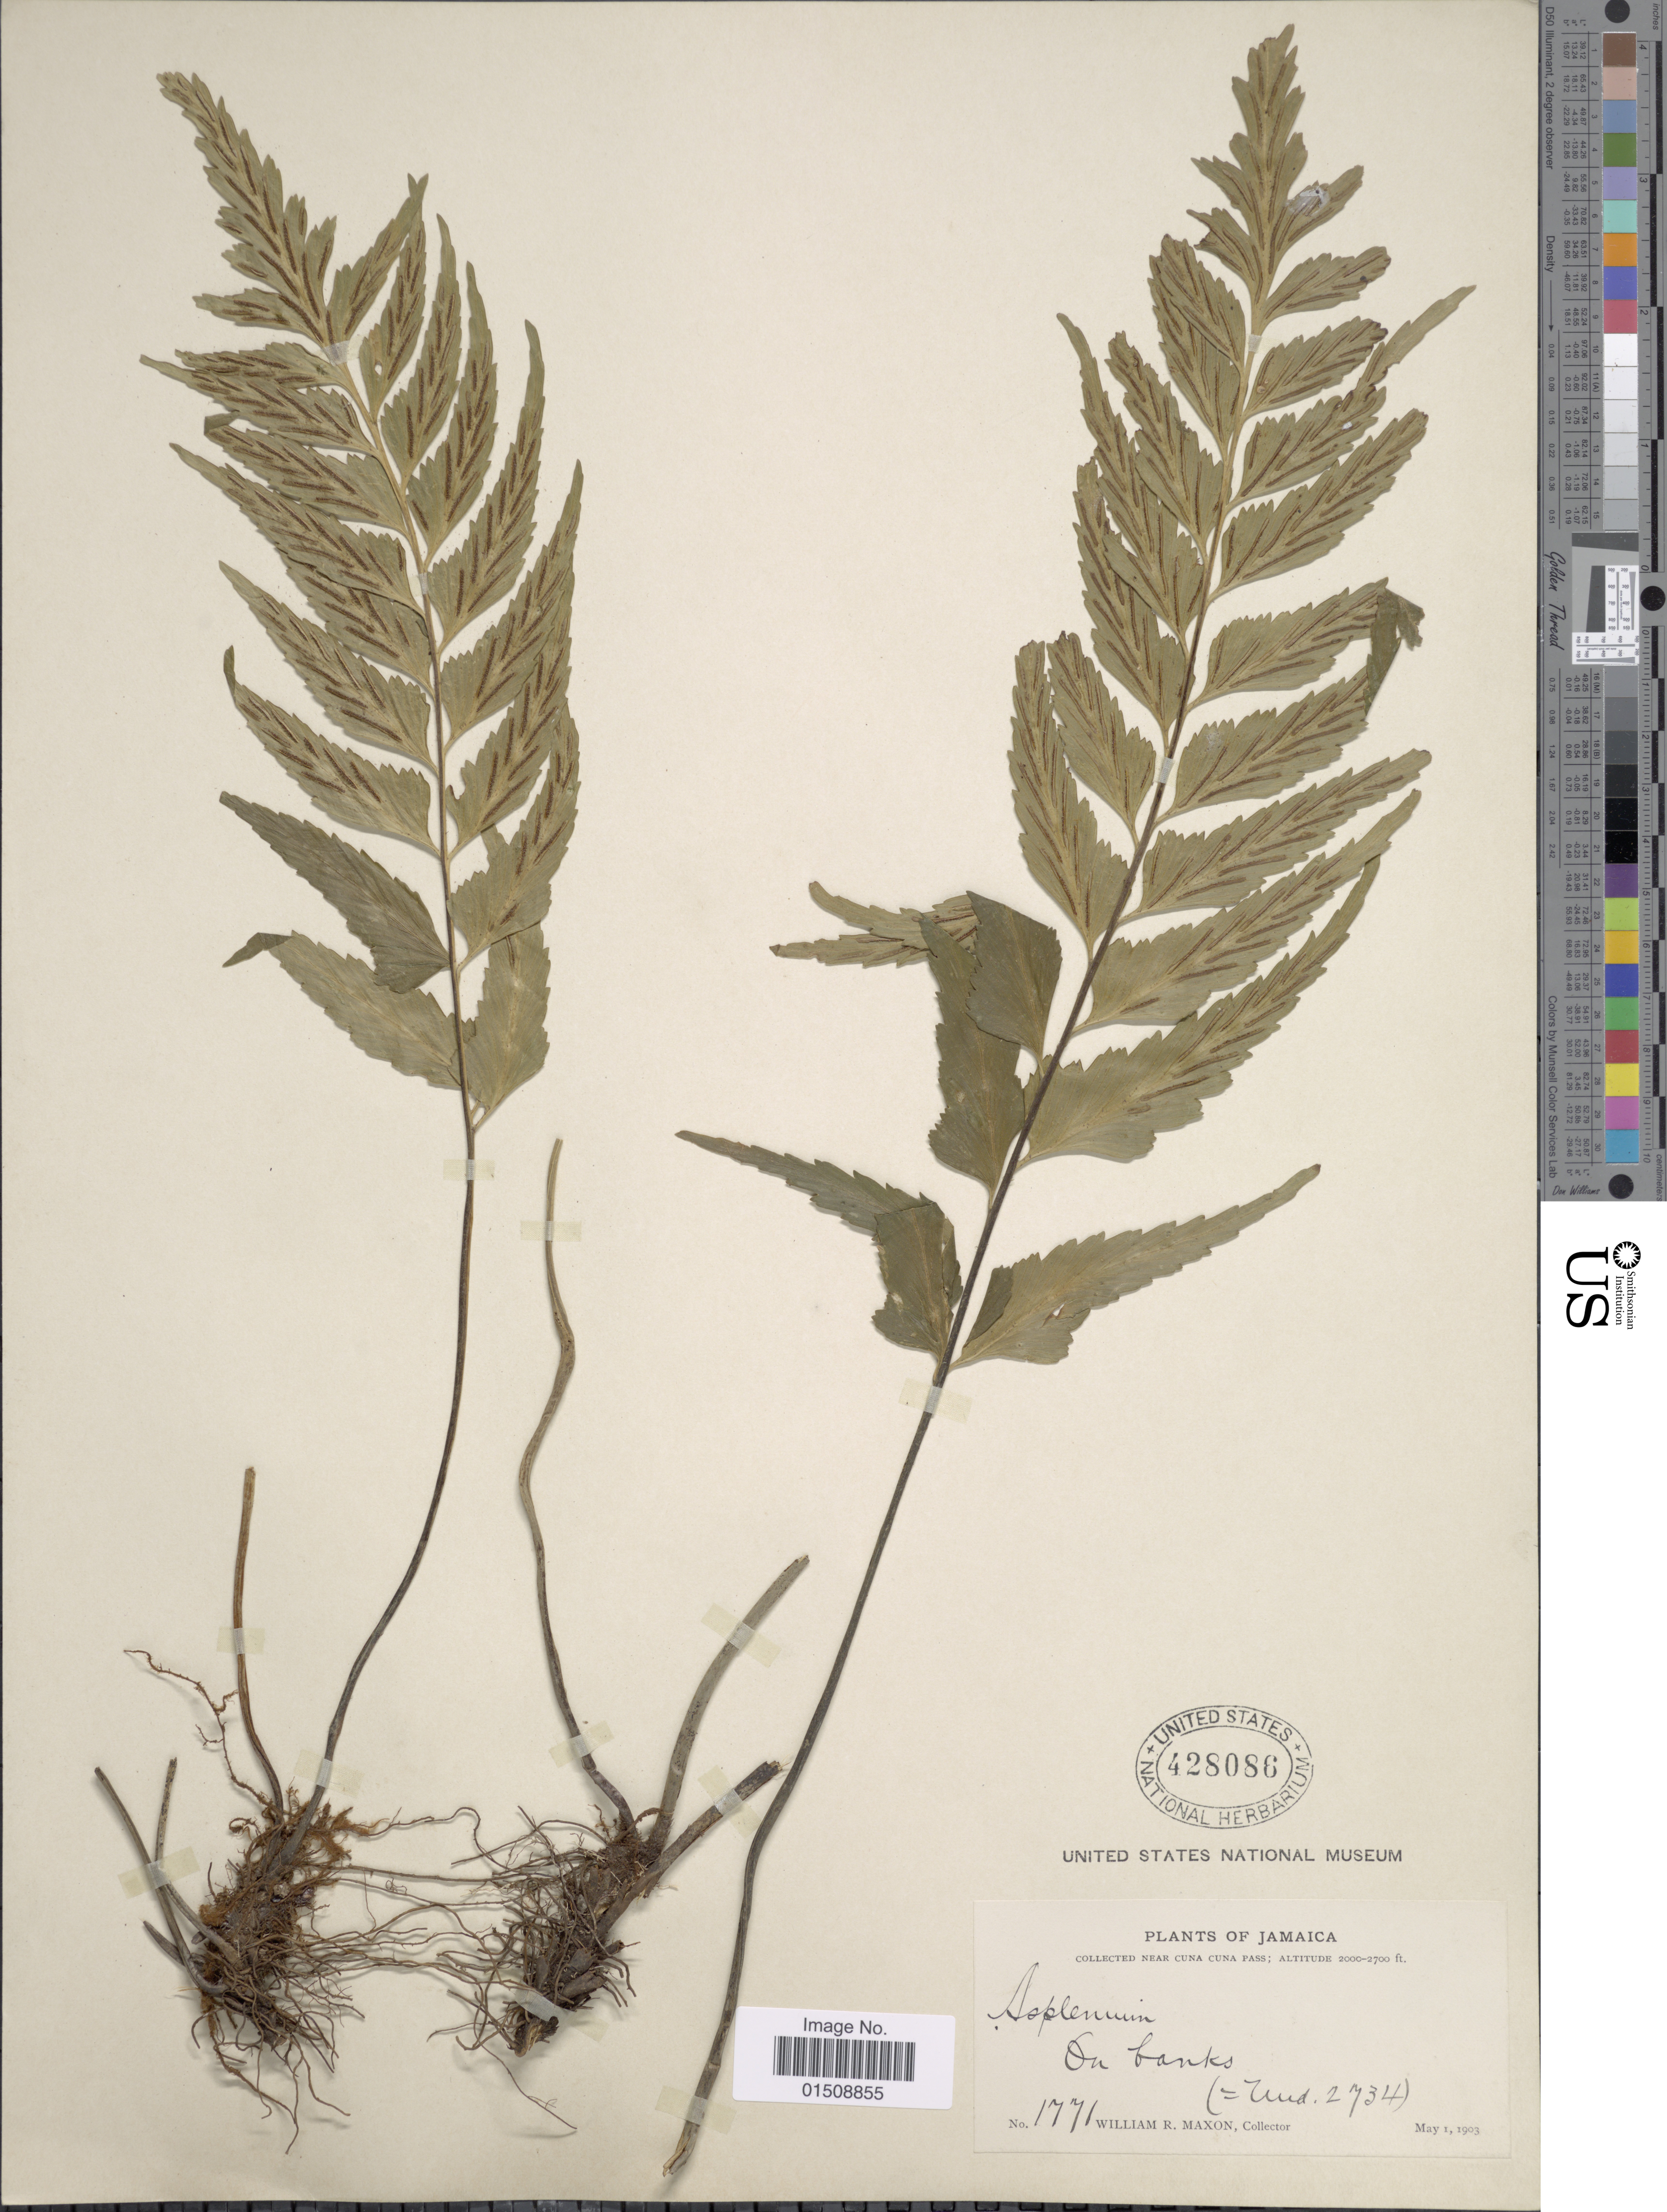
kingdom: Plantae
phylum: Tracheophyta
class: Polypodiopsida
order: Polypodiales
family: Aspleniaceae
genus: Asplenium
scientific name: Asplenium erosum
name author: L.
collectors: W. R. Maxon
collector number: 1771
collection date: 1903-05-01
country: Jamaica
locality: Near Cuna Cuna pass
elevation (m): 610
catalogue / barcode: US 428086